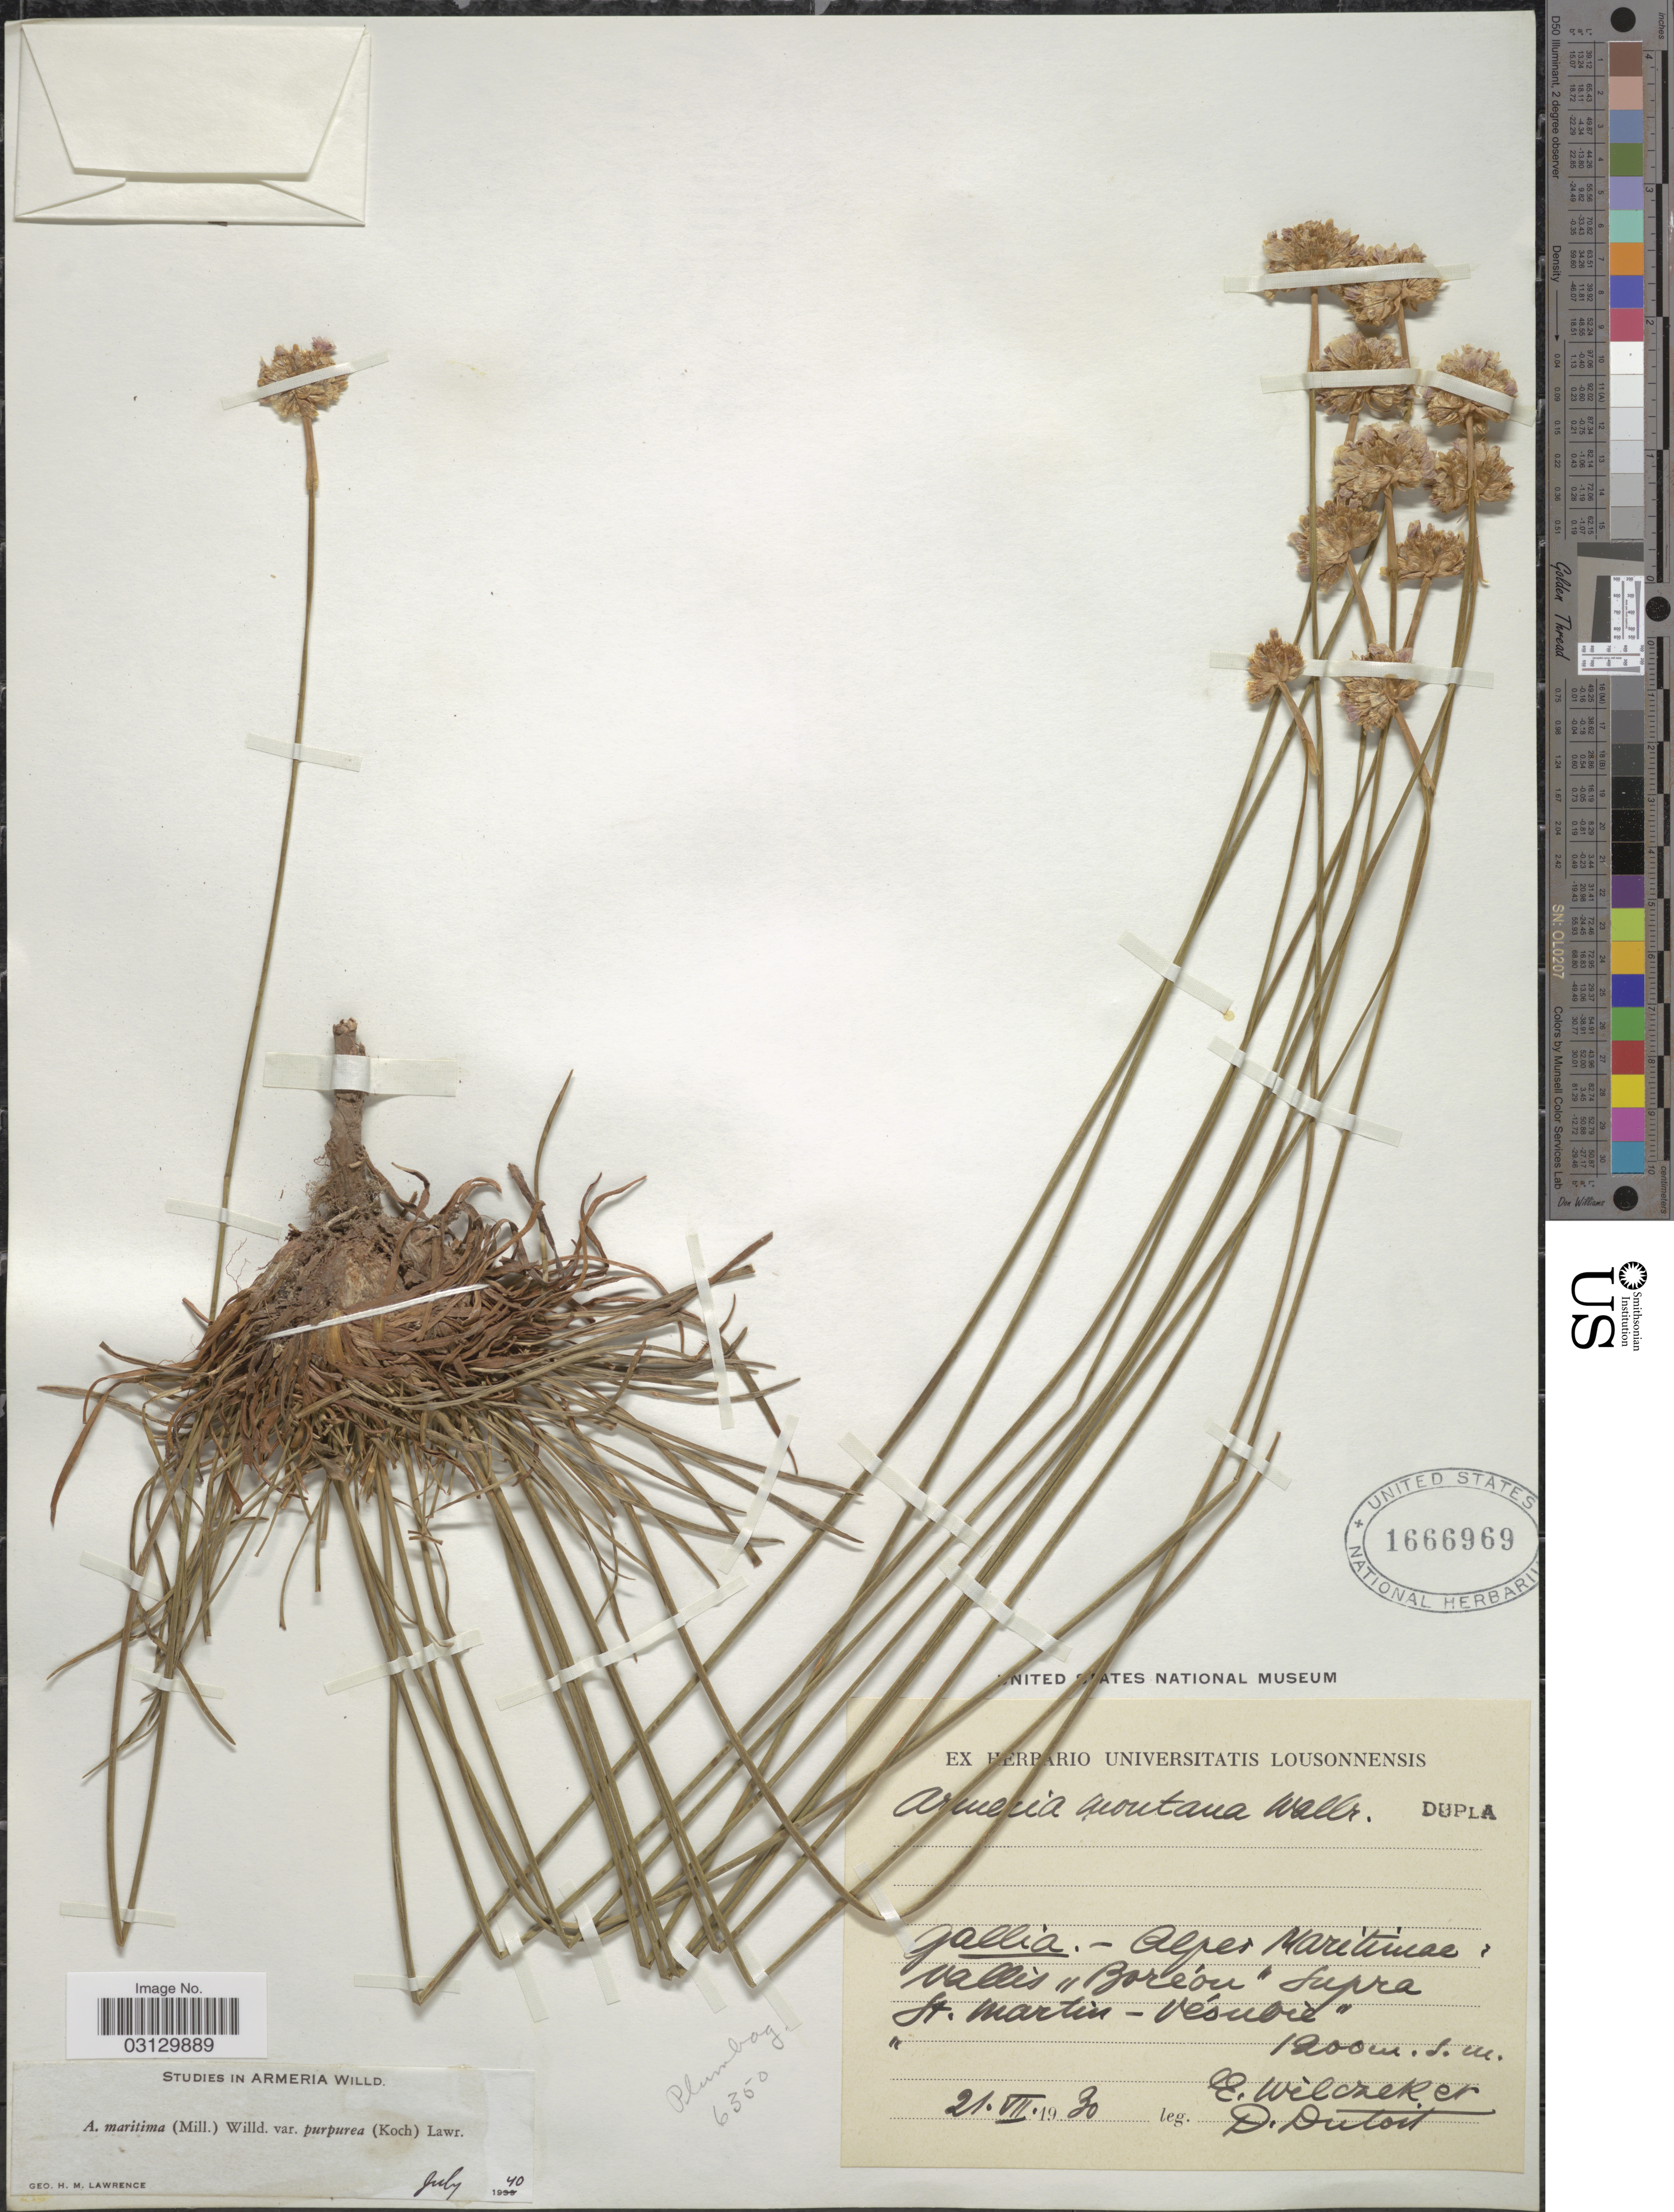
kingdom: Plantae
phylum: Tracheophyta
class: Magnoliopsida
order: Caryophyllales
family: Plumbaginaceae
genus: Armeria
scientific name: Armeria maritima subsp. purpurea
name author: (W.D.J. Koch) Á. Löve & D. Löve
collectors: E. Wilczek & D. Dulow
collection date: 1930-07-21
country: France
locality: Gallia. - Alpes Maritiniae: valles "Boréon" supra St. Martin- Vésubie.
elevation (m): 1200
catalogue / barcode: US 1666969